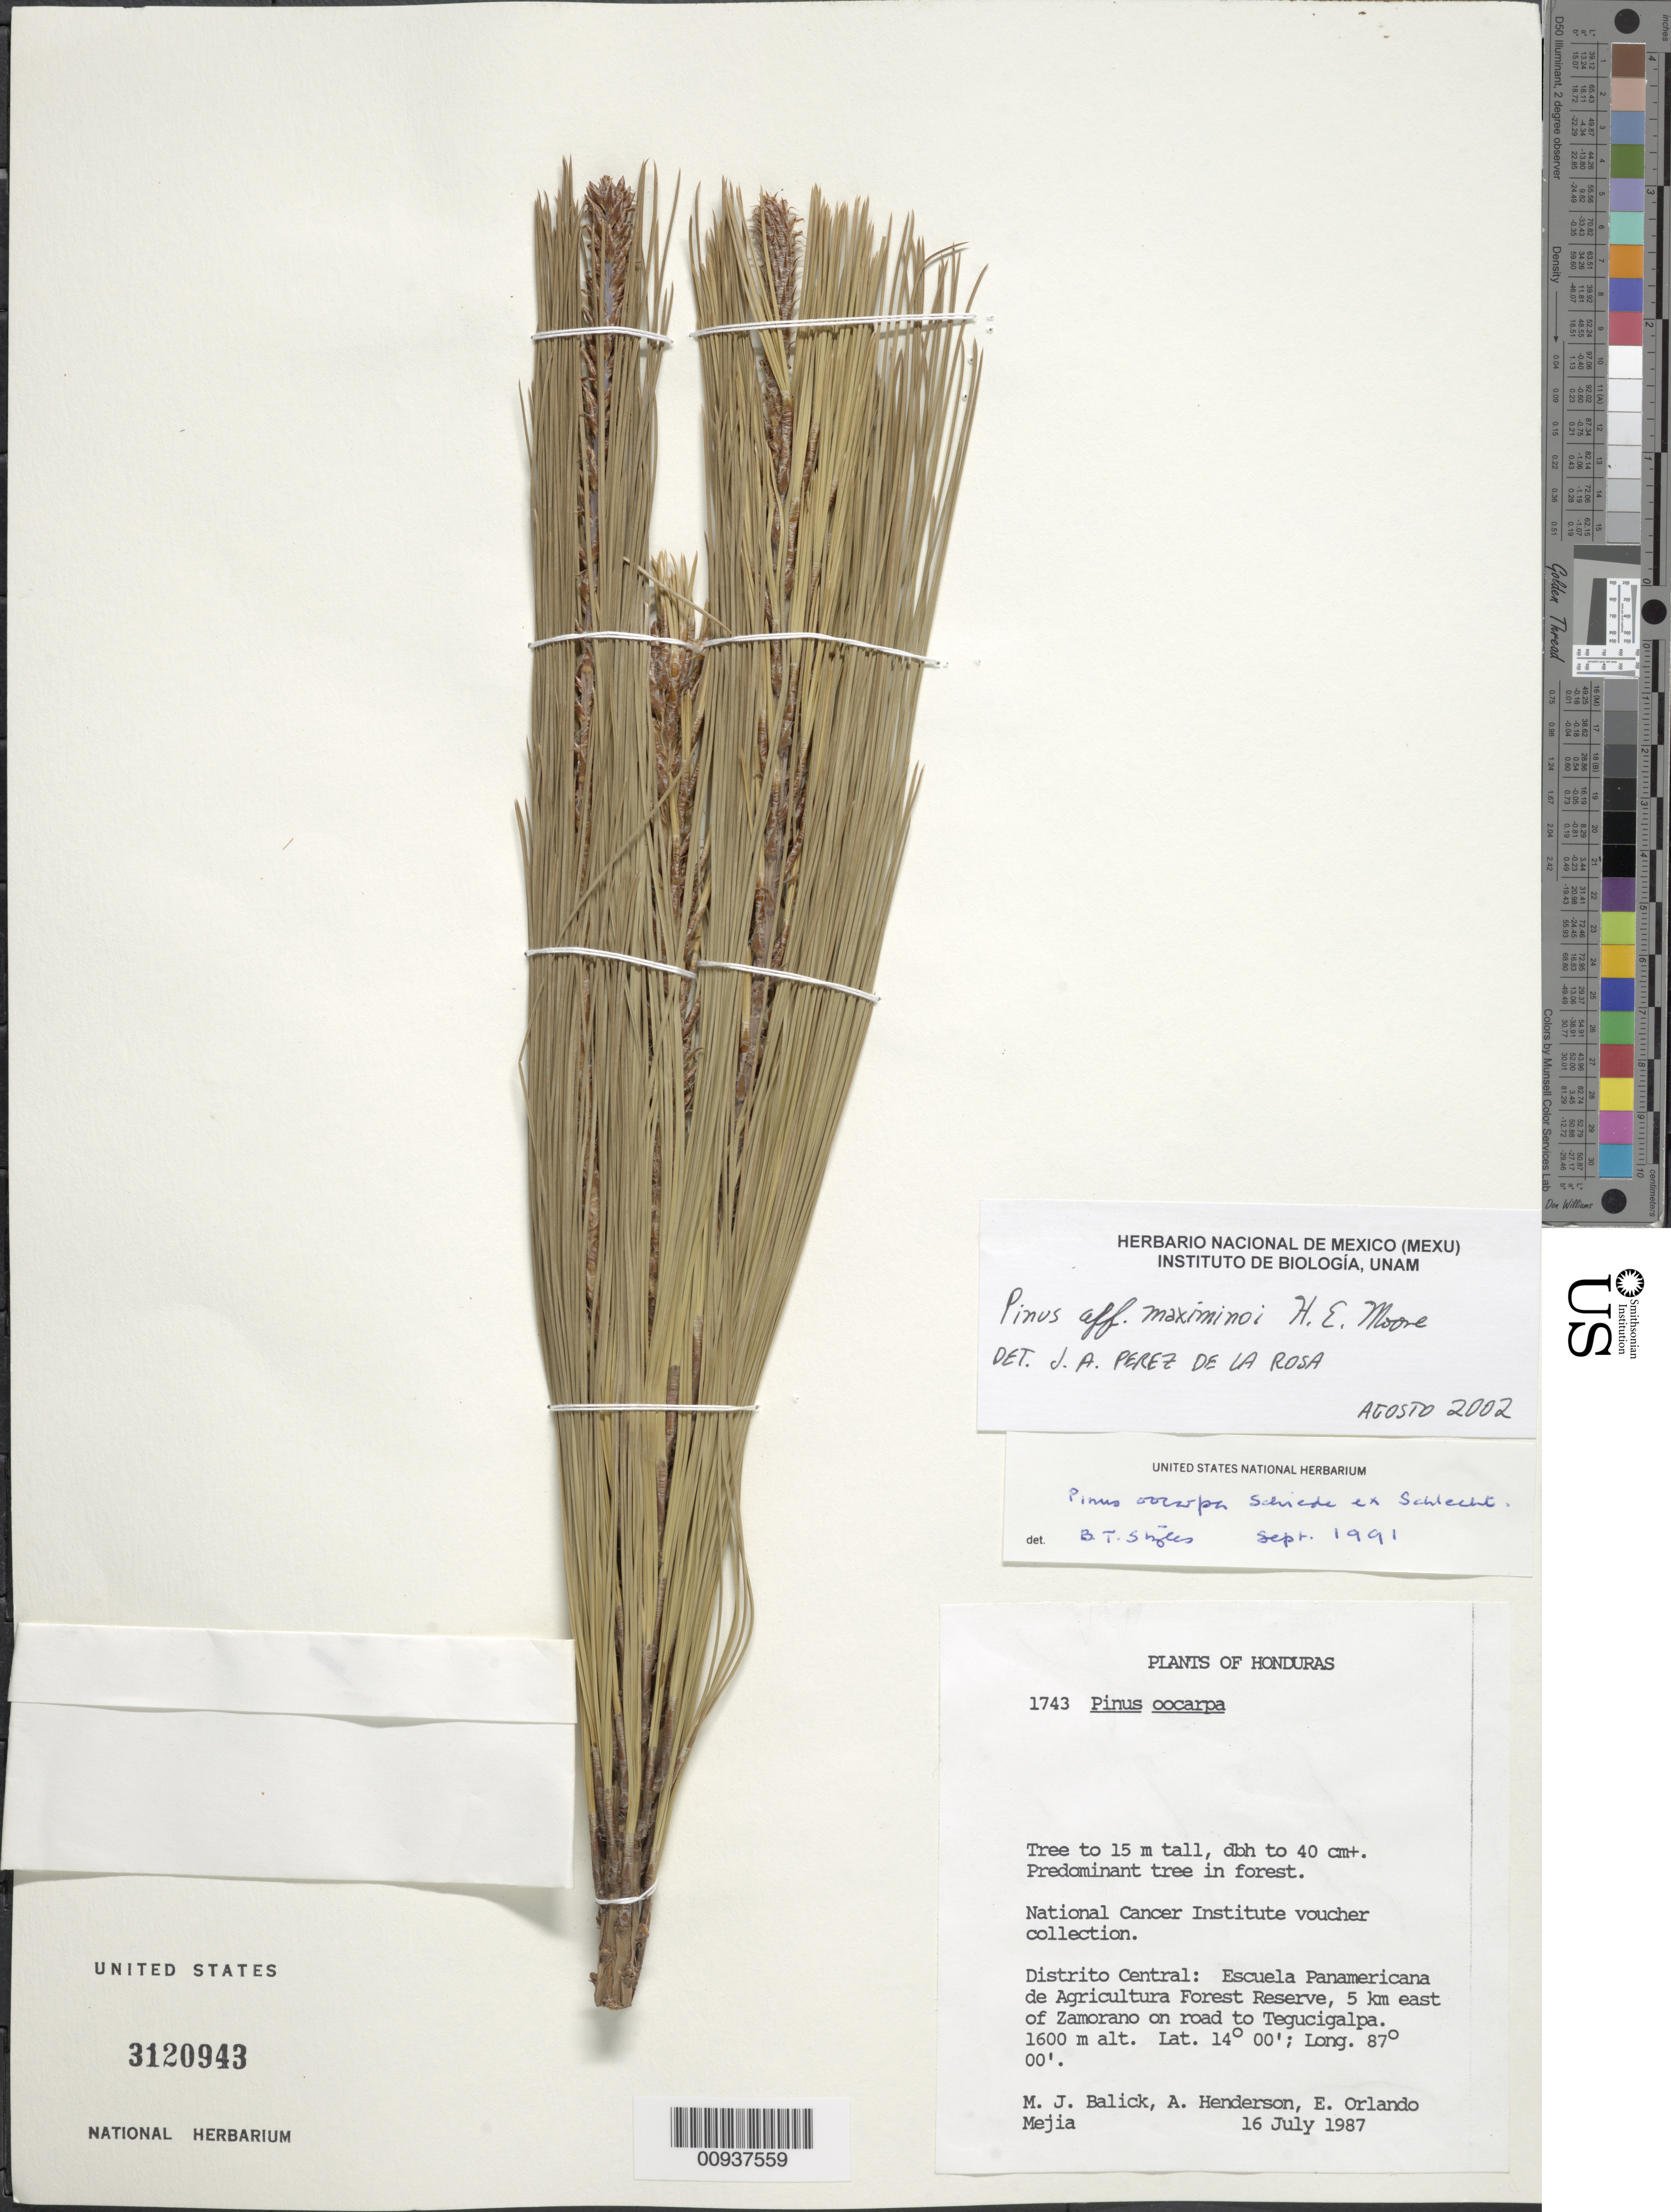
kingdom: Plantae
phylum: Tracheophyta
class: Pinopsida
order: Pinales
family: Pinaceae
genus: Pinus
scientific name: Pinus maximinoi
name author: H.E. Moore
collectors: M. J. Balick, A. J. Henderson & Mejia, E. O.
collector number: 1743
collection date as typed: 16 Jul 1987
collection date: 1987-07-16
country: Honduras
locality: Distrito Central: Escuela Panamericana de Agricultura Forest Reserve, 5 km east of Zamorano on road to Tegucigalpa.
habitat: Forest.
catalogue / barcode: US 3120943